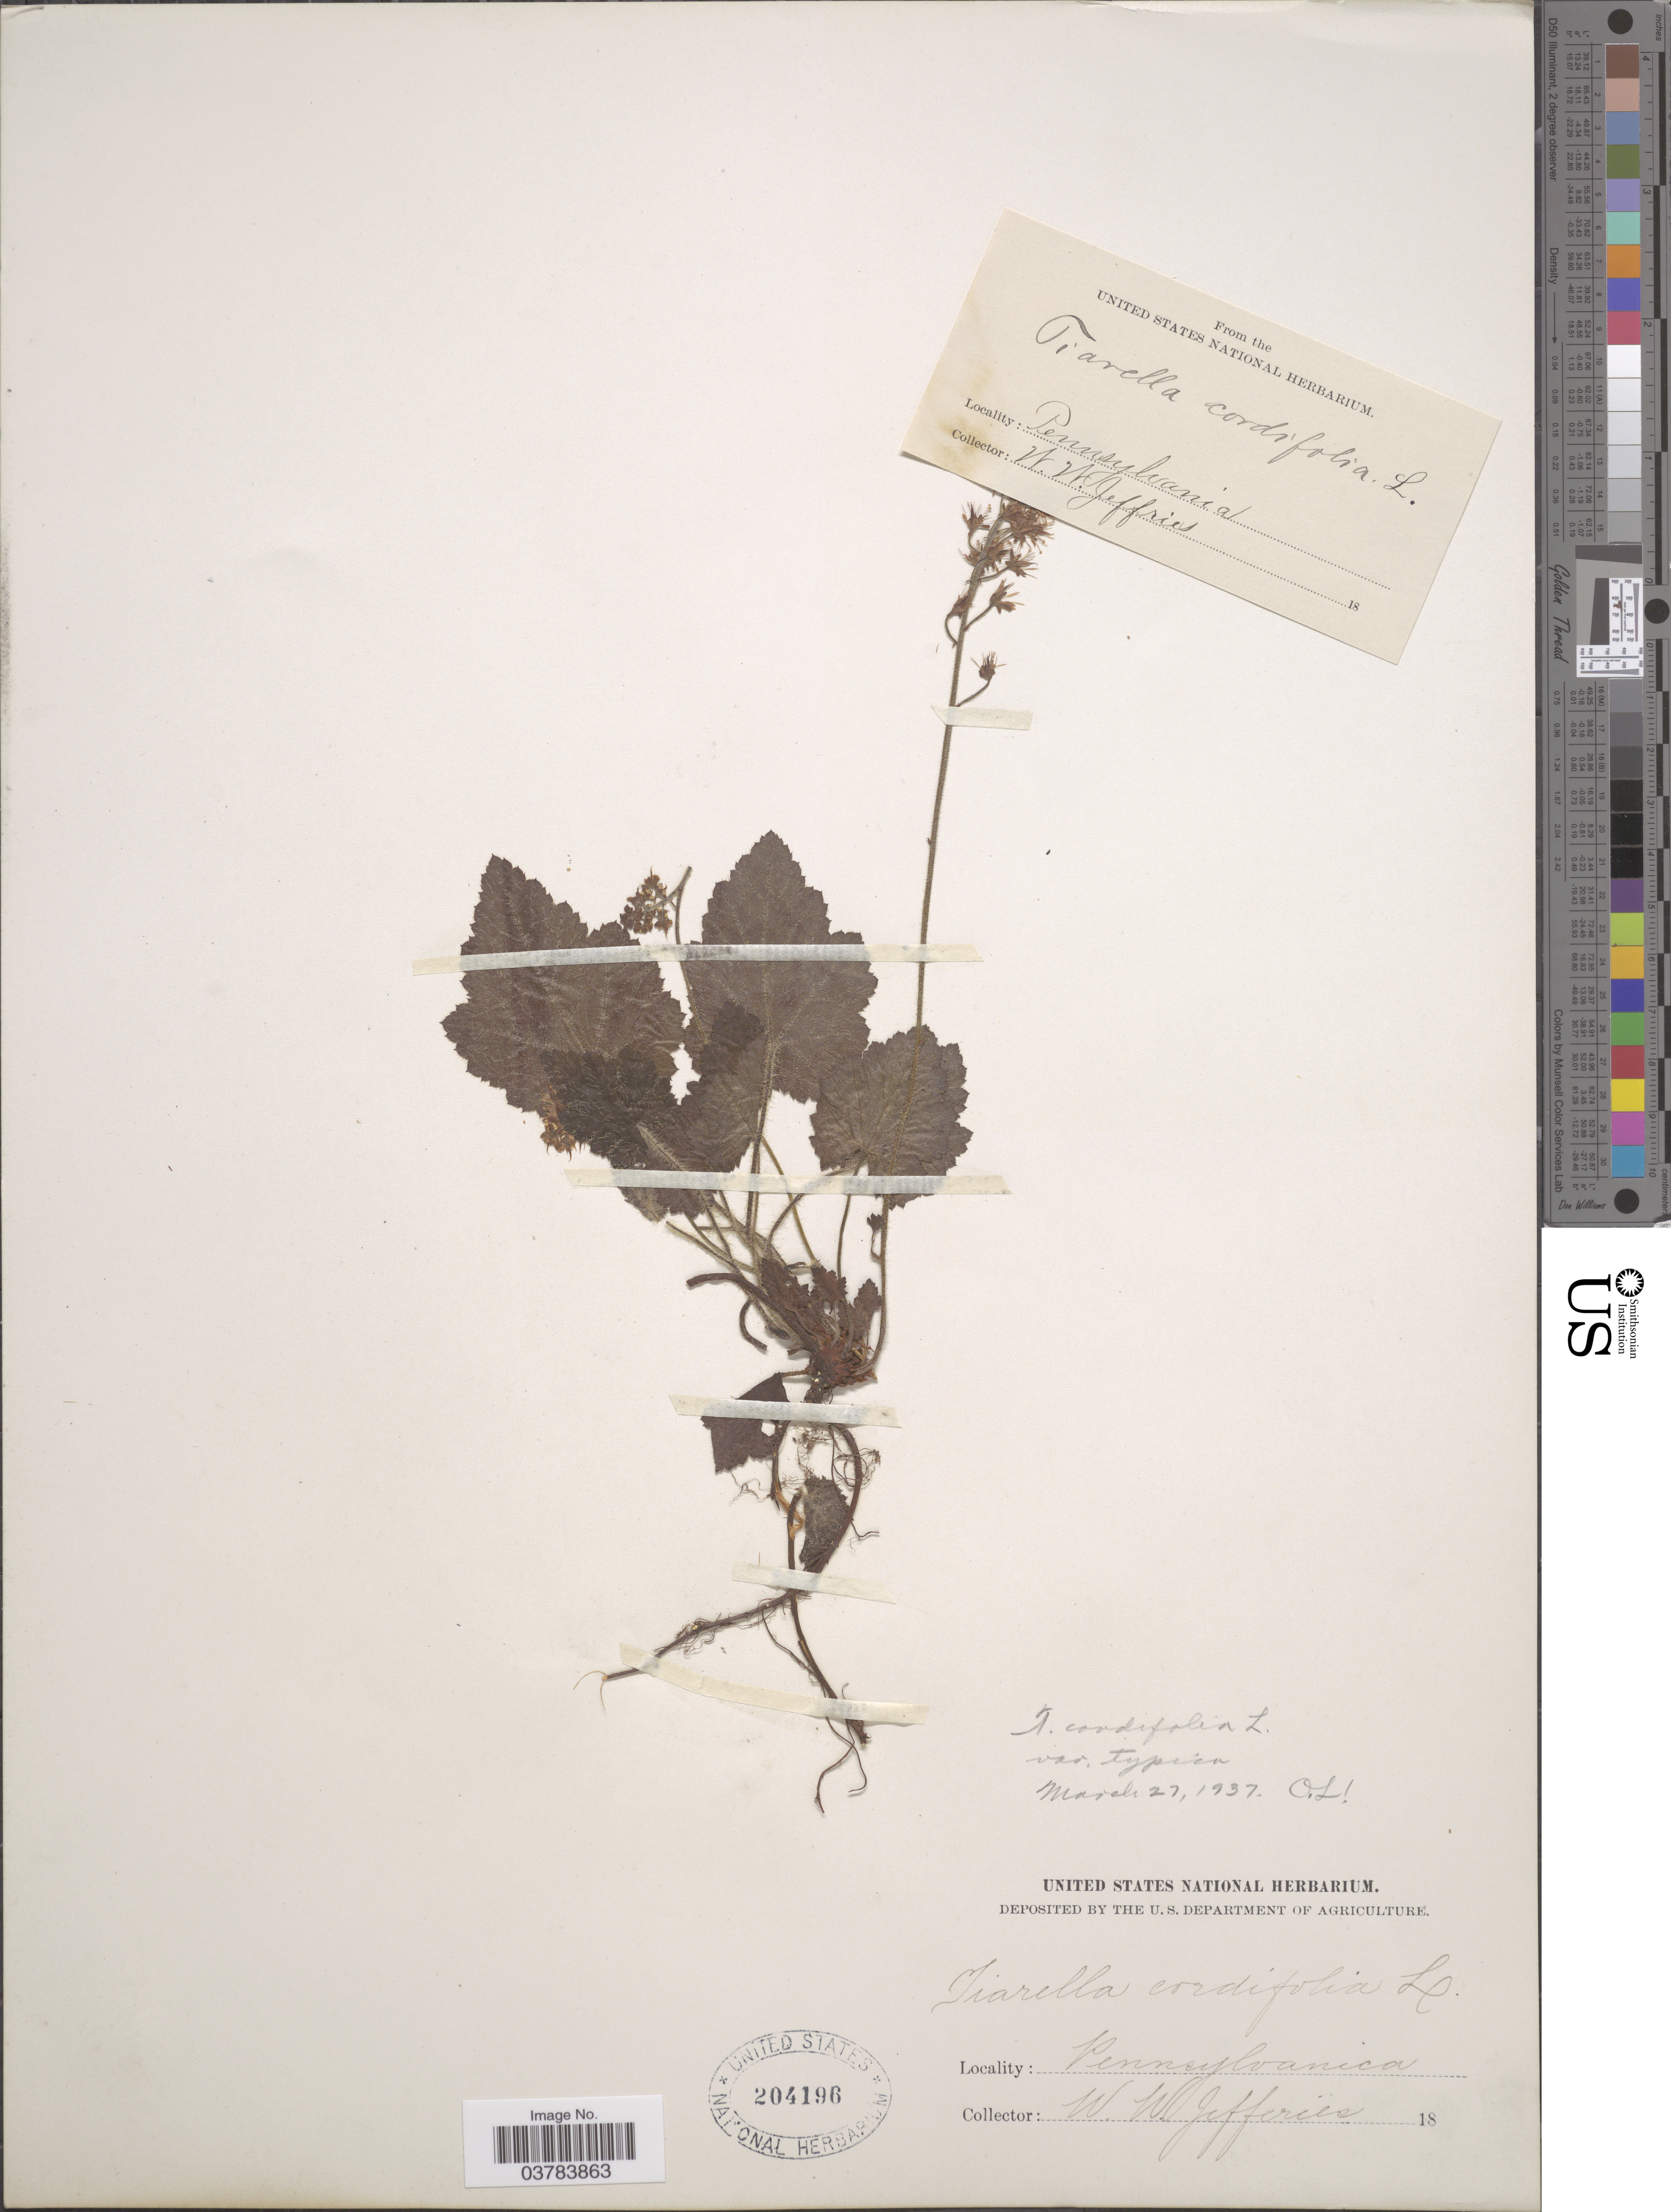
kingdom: Plantae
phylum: Tracheophyta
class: Magnoliopsida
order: Saxifragales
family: Saxifragaceae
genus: Tiarella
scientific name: Tiarella cordifolia var. typica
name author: Lakela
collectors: W. Jefferies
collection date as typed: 18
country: United States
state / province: Pennsylvania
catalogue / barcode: US 204196